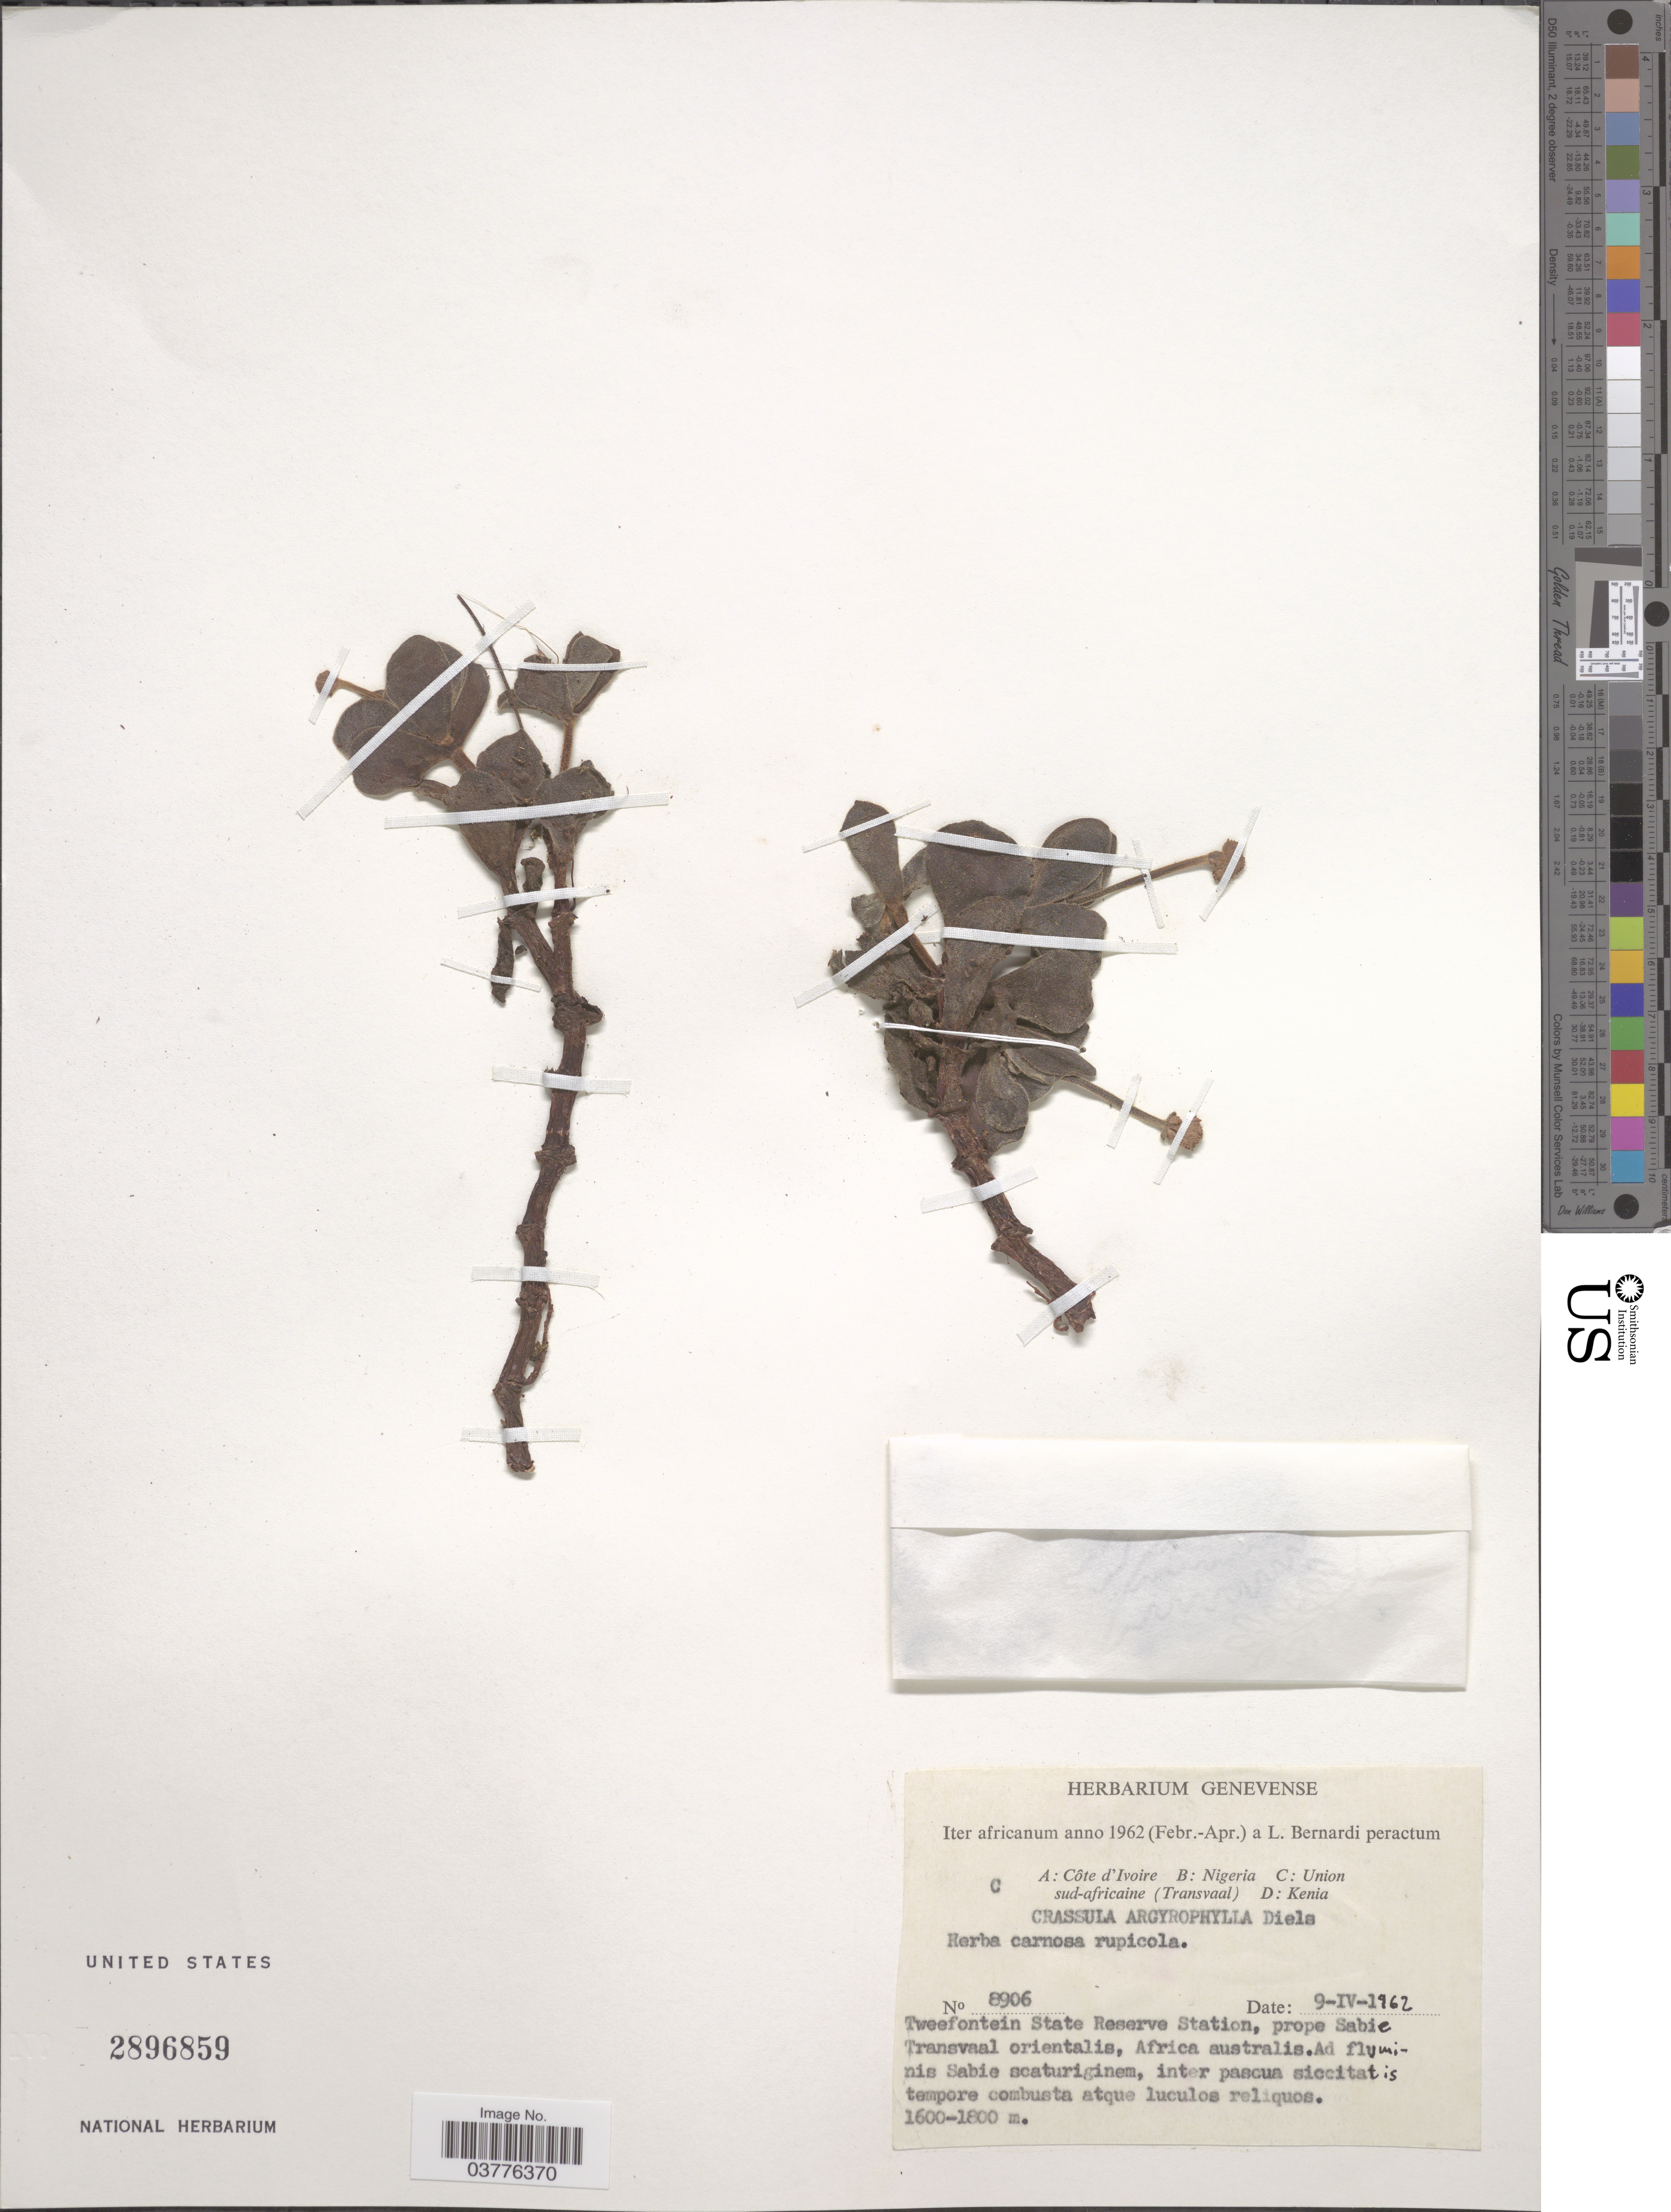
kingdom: Plantae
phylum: Tracheophyta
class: Magnoliopsida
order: Saxifragales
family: Crassulaceae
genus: Crassula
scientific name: Crassula globularioides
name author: Britten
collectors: L. Bernardi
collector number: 8906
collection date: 1962-04-09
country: South Africa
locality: Union sud-africaine (Transvaal). Tweefontein State Reserve Station, prope Sabie Transvaal orientalis.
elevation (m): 1600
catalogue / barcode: US 2896859